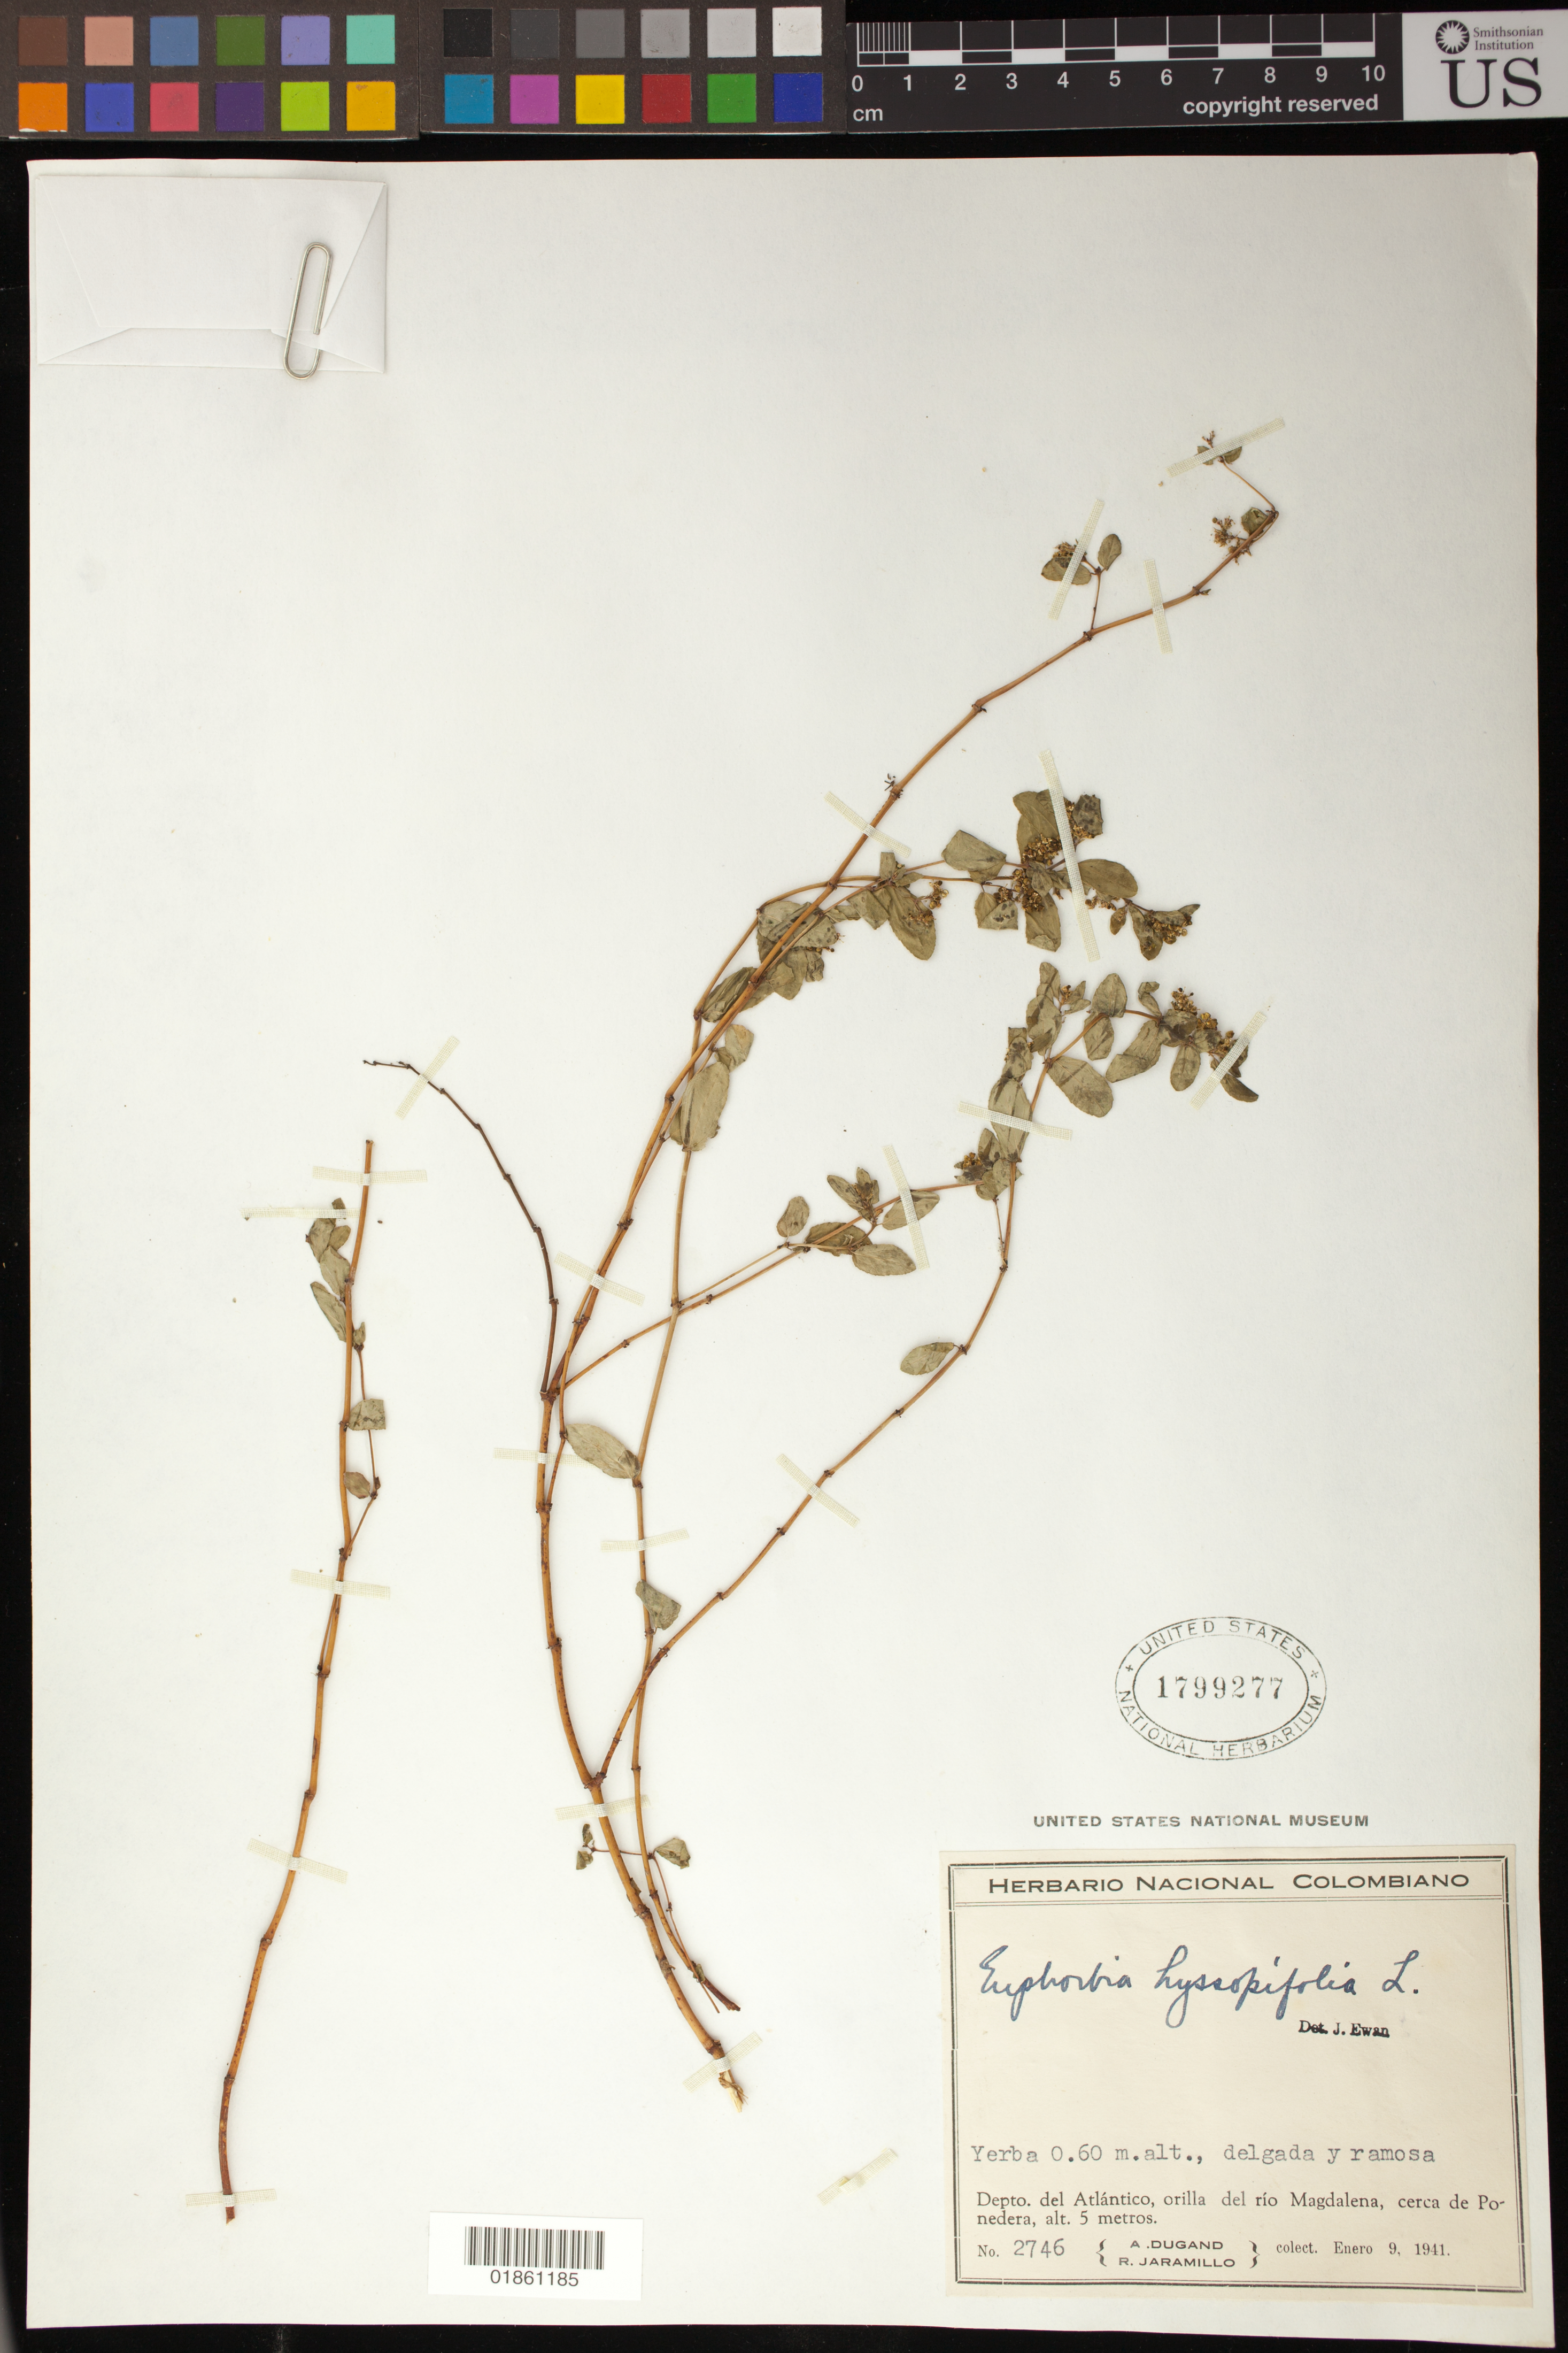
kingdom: Plantae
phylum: Tracheophyta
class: Magnoliopsida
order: Malpighiales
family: Euphorbiaceae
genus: Euphorbia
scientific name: Euphorbia hyssopifolia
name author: L.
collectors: A. Dugand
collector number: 2746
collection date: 1941-01-09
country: Colombia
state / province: Atlántico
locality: Orilla del rio Magdalena, cerca de Ponedera.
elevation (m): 5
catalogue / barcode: US 1799277